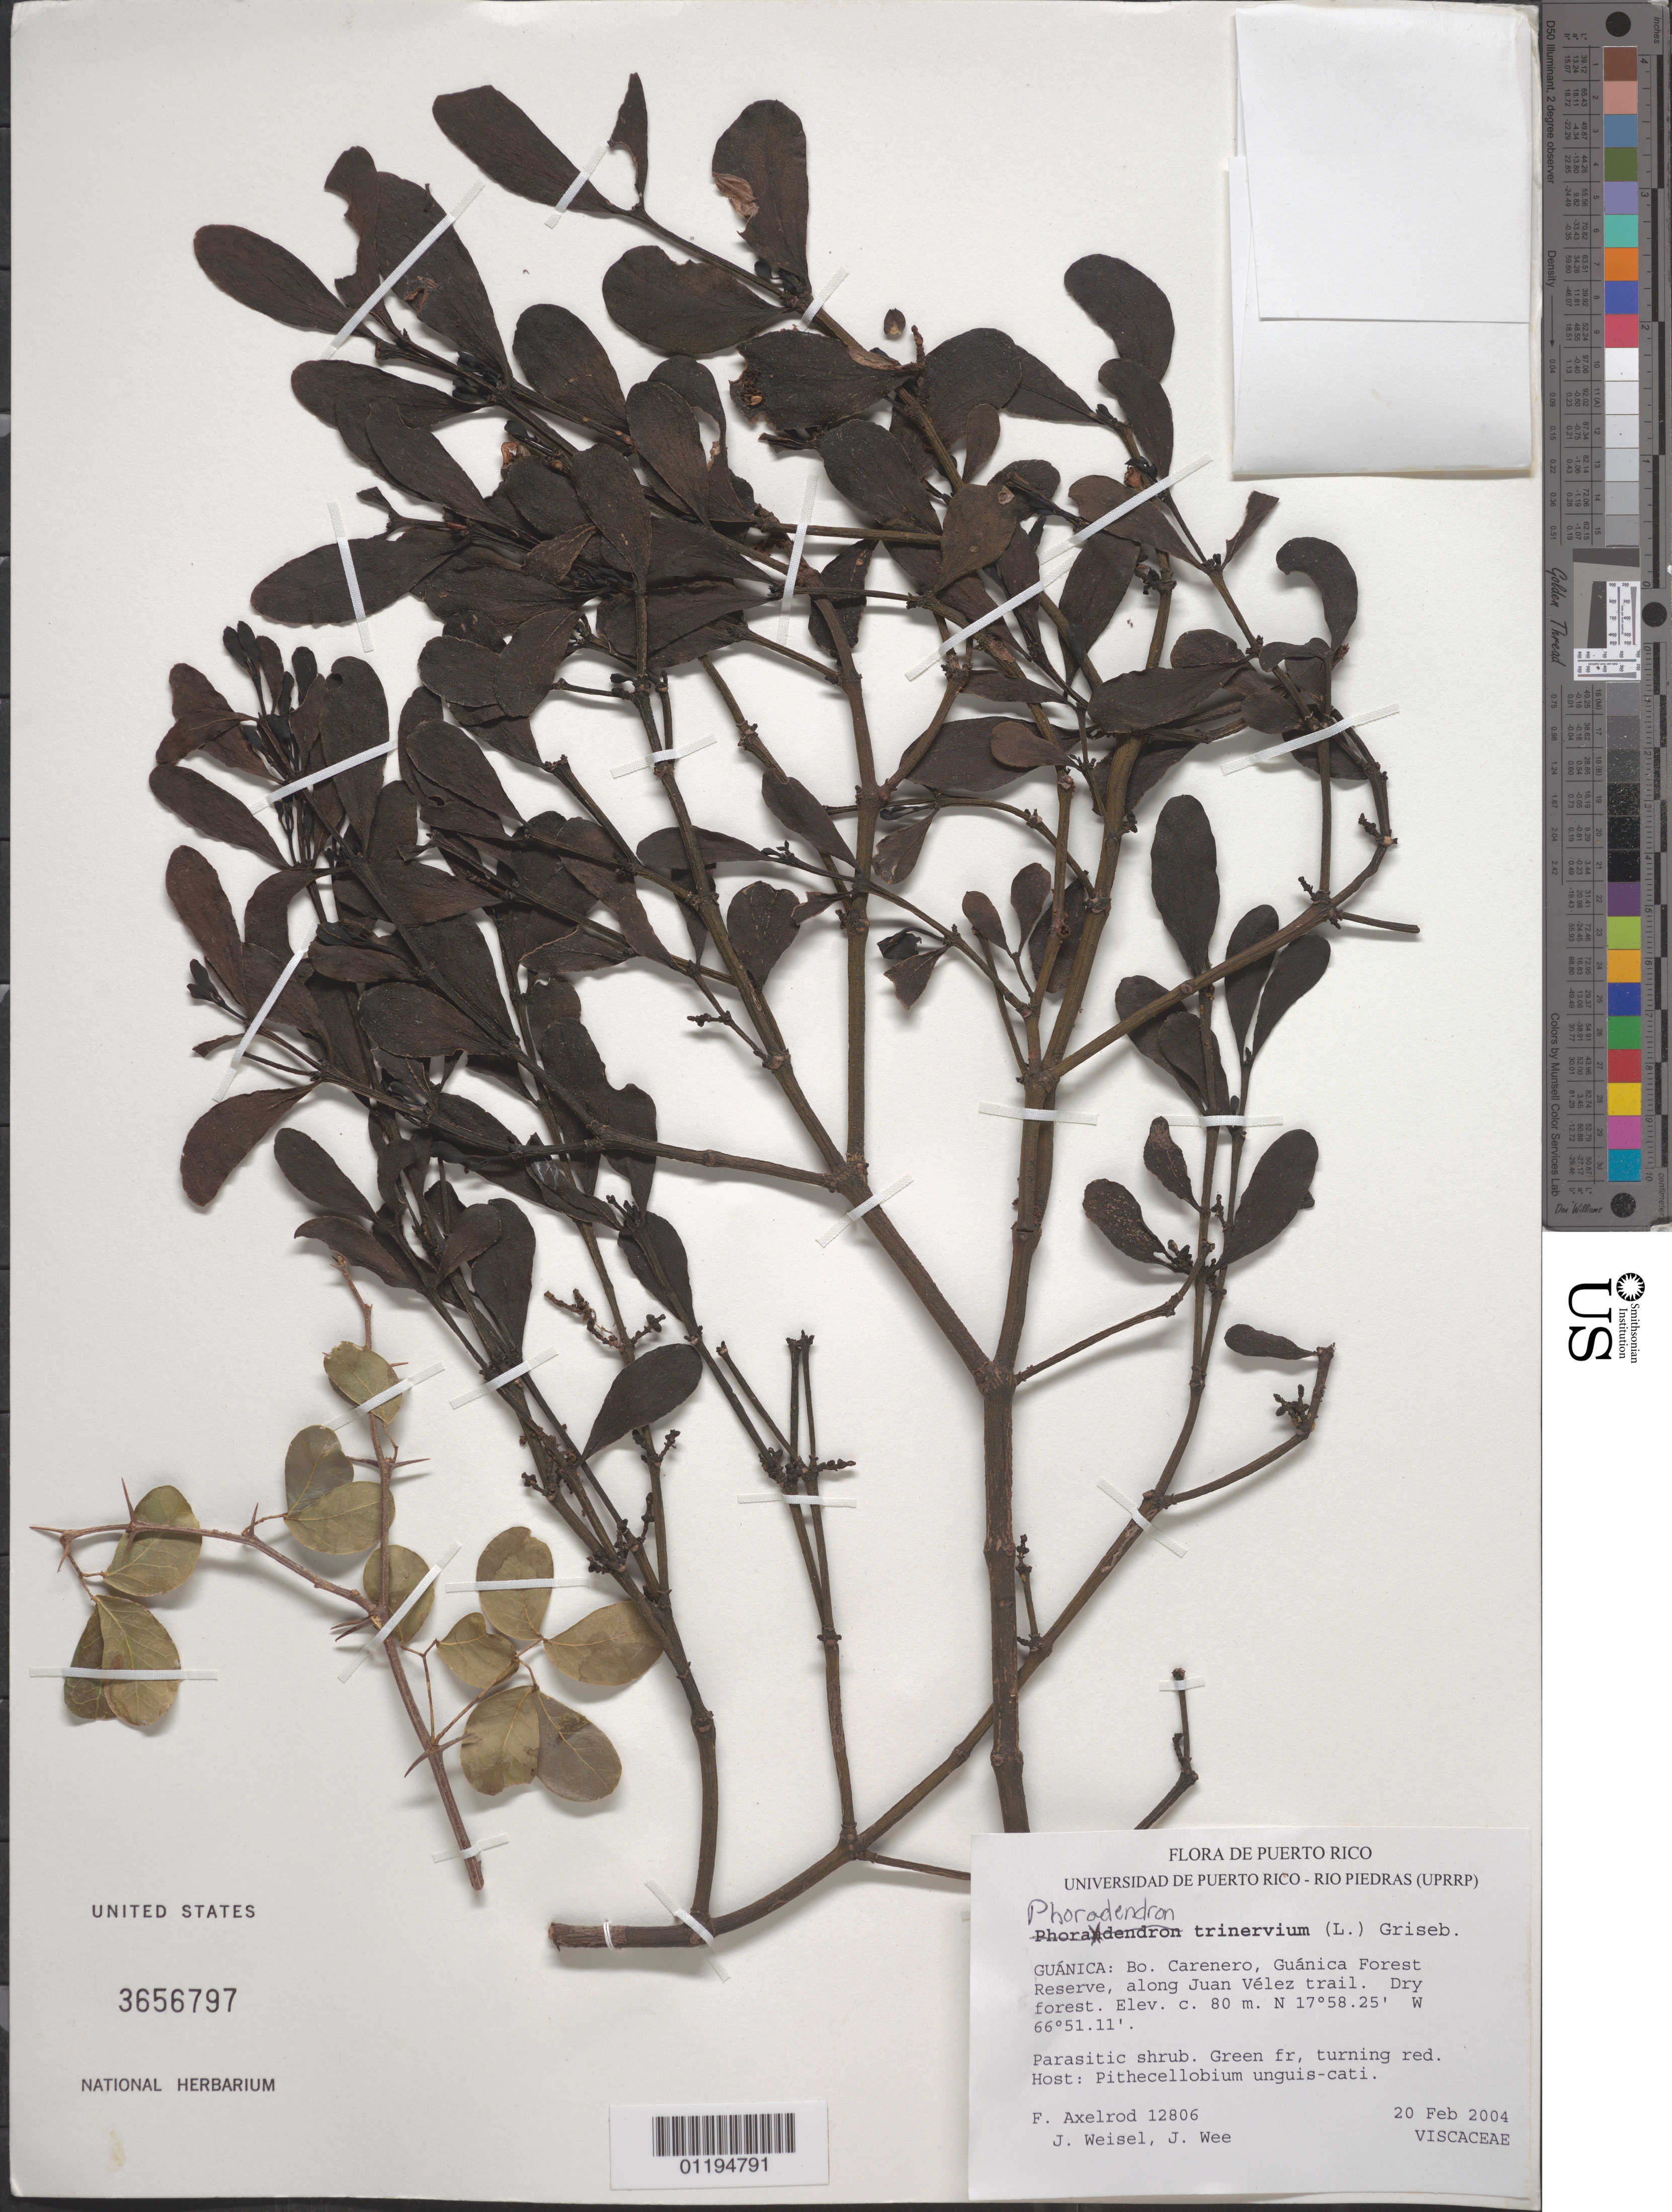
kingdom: Plantae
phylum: Tracheophyta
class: Magnoliopsida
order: Santalales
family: Viscaceae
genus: Phoradendron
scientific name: Phoradendron trinervium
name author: (Lam.) Griseb.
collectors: F. S. Axelrod, J. Weisel & J. Wee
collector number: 12806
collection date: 2004-02-20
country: Puerto Rico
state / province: Guanica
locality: Guanica Forest reserve along Juan velez trail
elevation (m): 80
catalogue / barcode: US 3656797